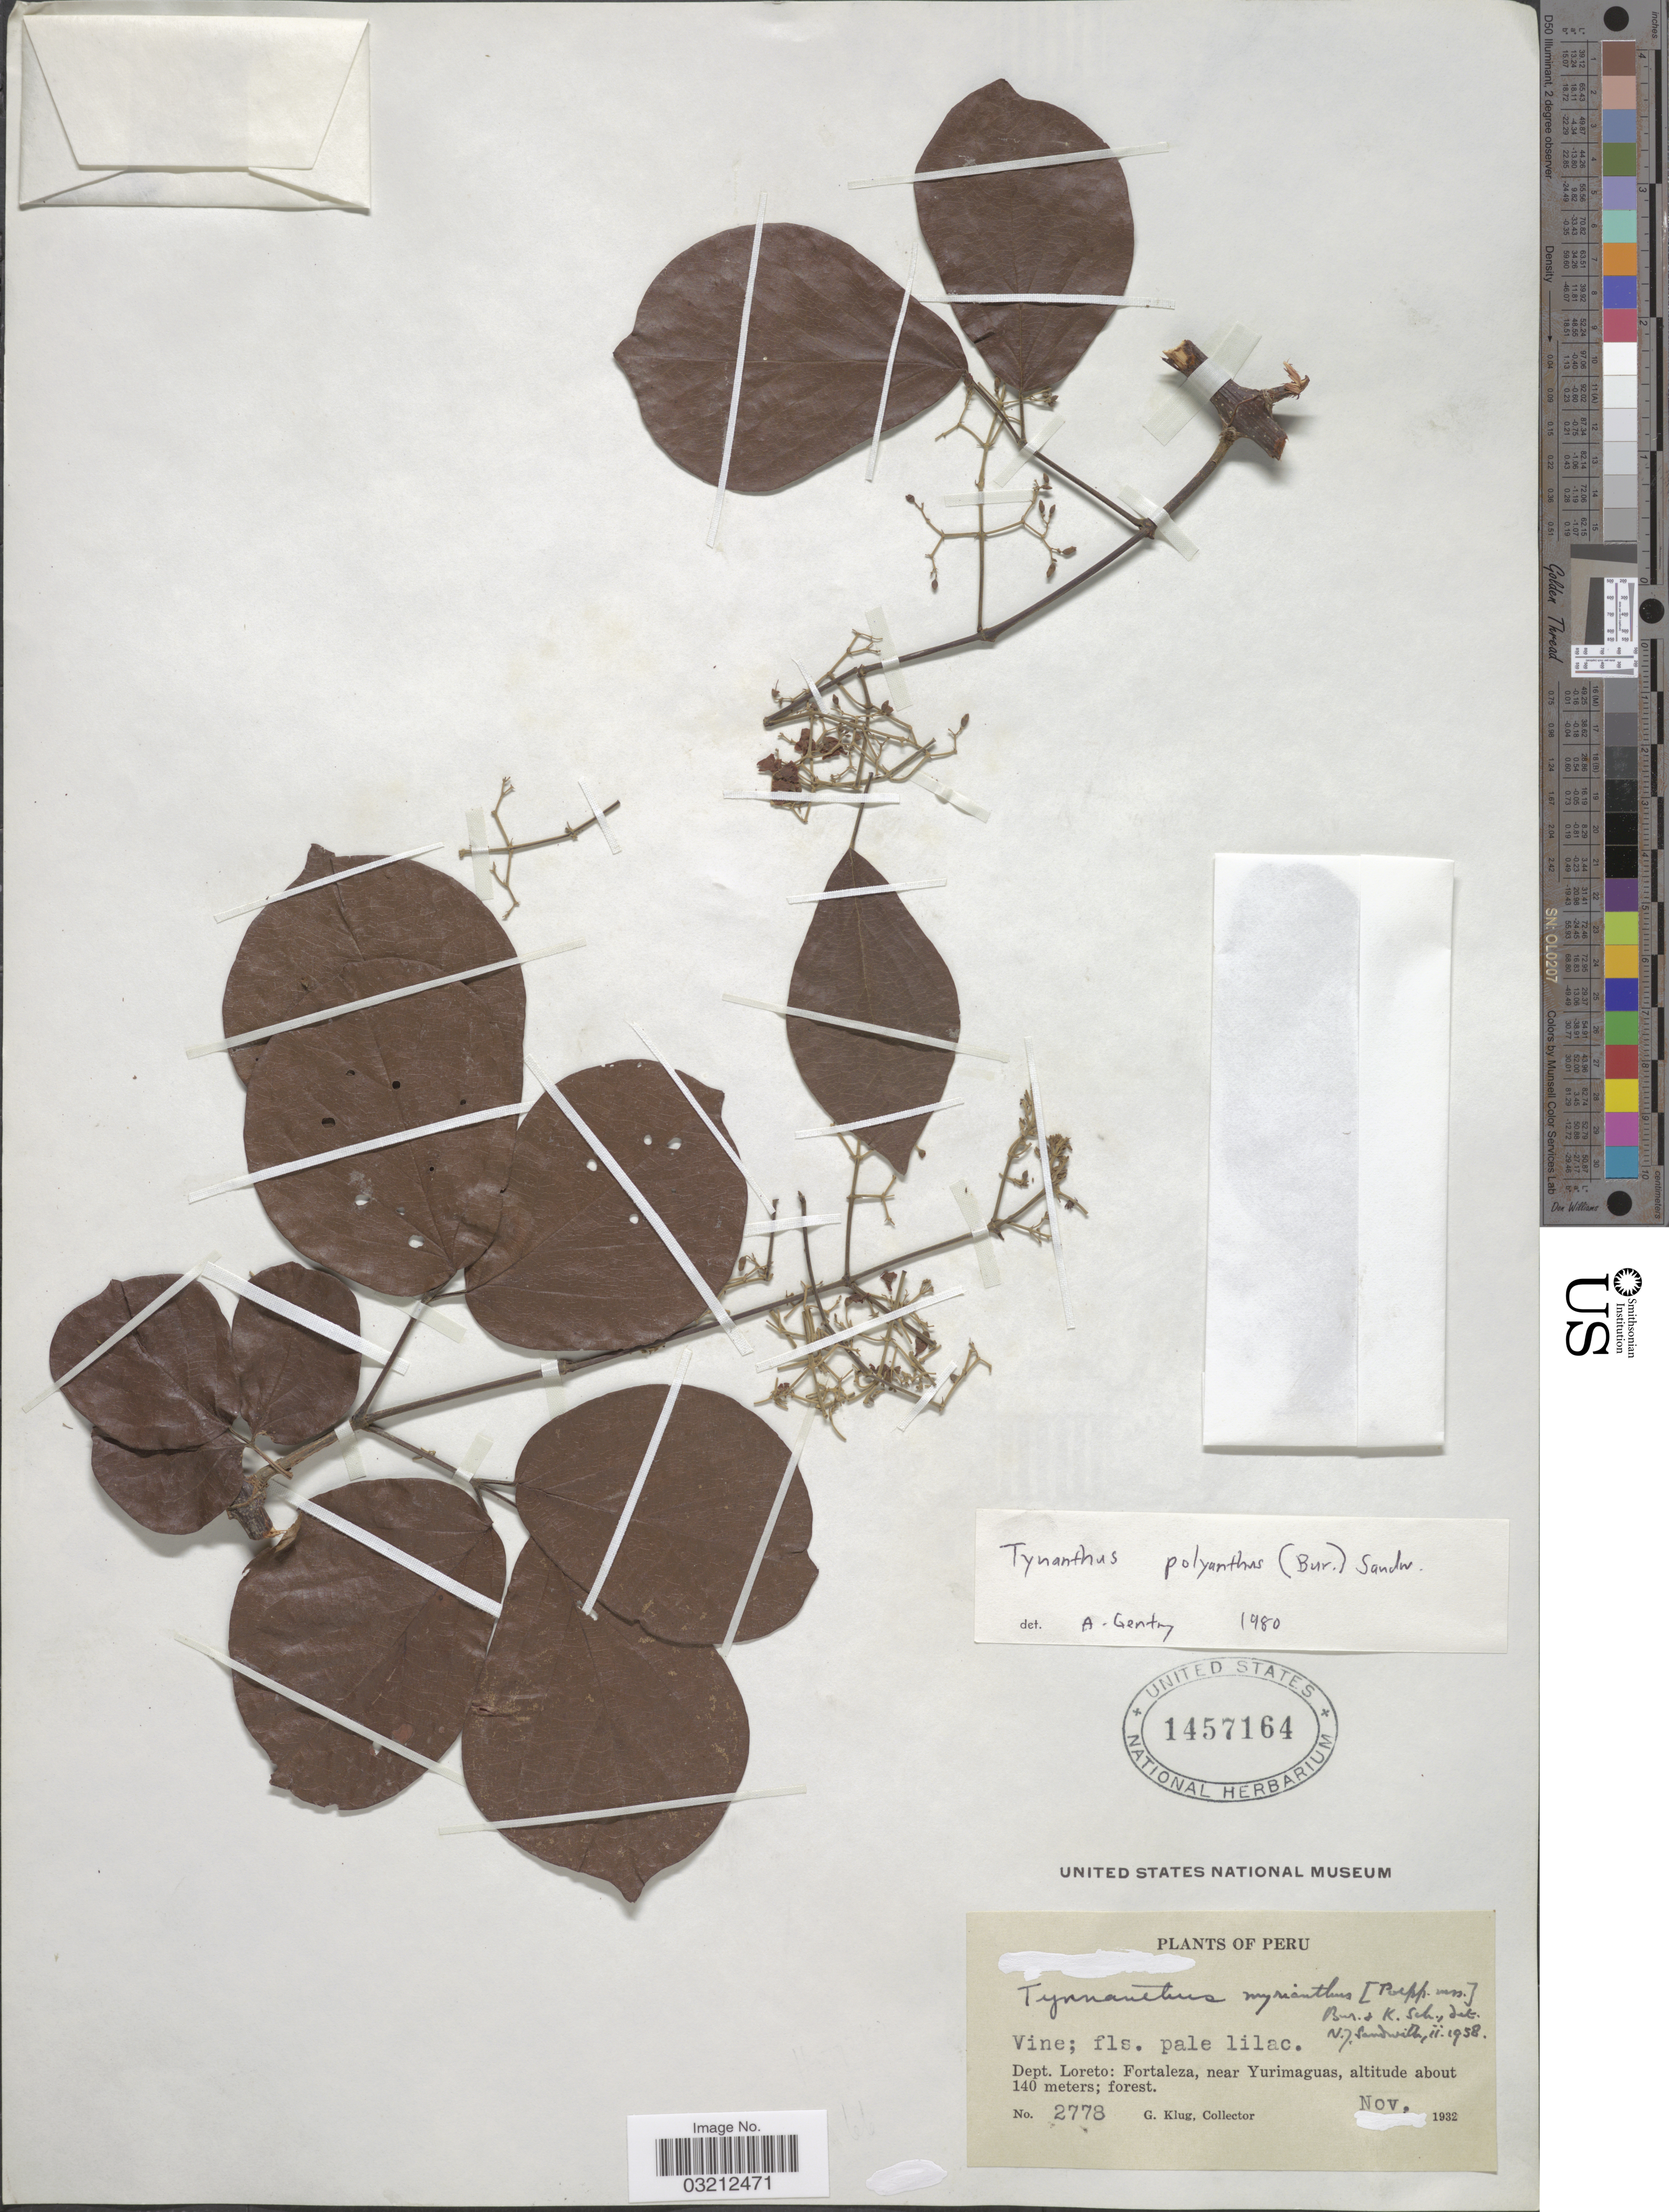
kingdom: Plantae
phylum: Tracheophyta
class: Magnoliopsida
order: Lamiales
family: Bignoniaceae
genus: Tynanthus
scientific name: Tynanthus polyanthus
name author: (Bureau) Sandwith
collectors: G. Klug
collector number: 2778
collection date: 1932-11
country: Peru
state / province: Loreto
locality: Dept. Loreto: Fortaleza, near Yurimaguas.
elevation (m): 140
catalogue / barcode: US 1457164